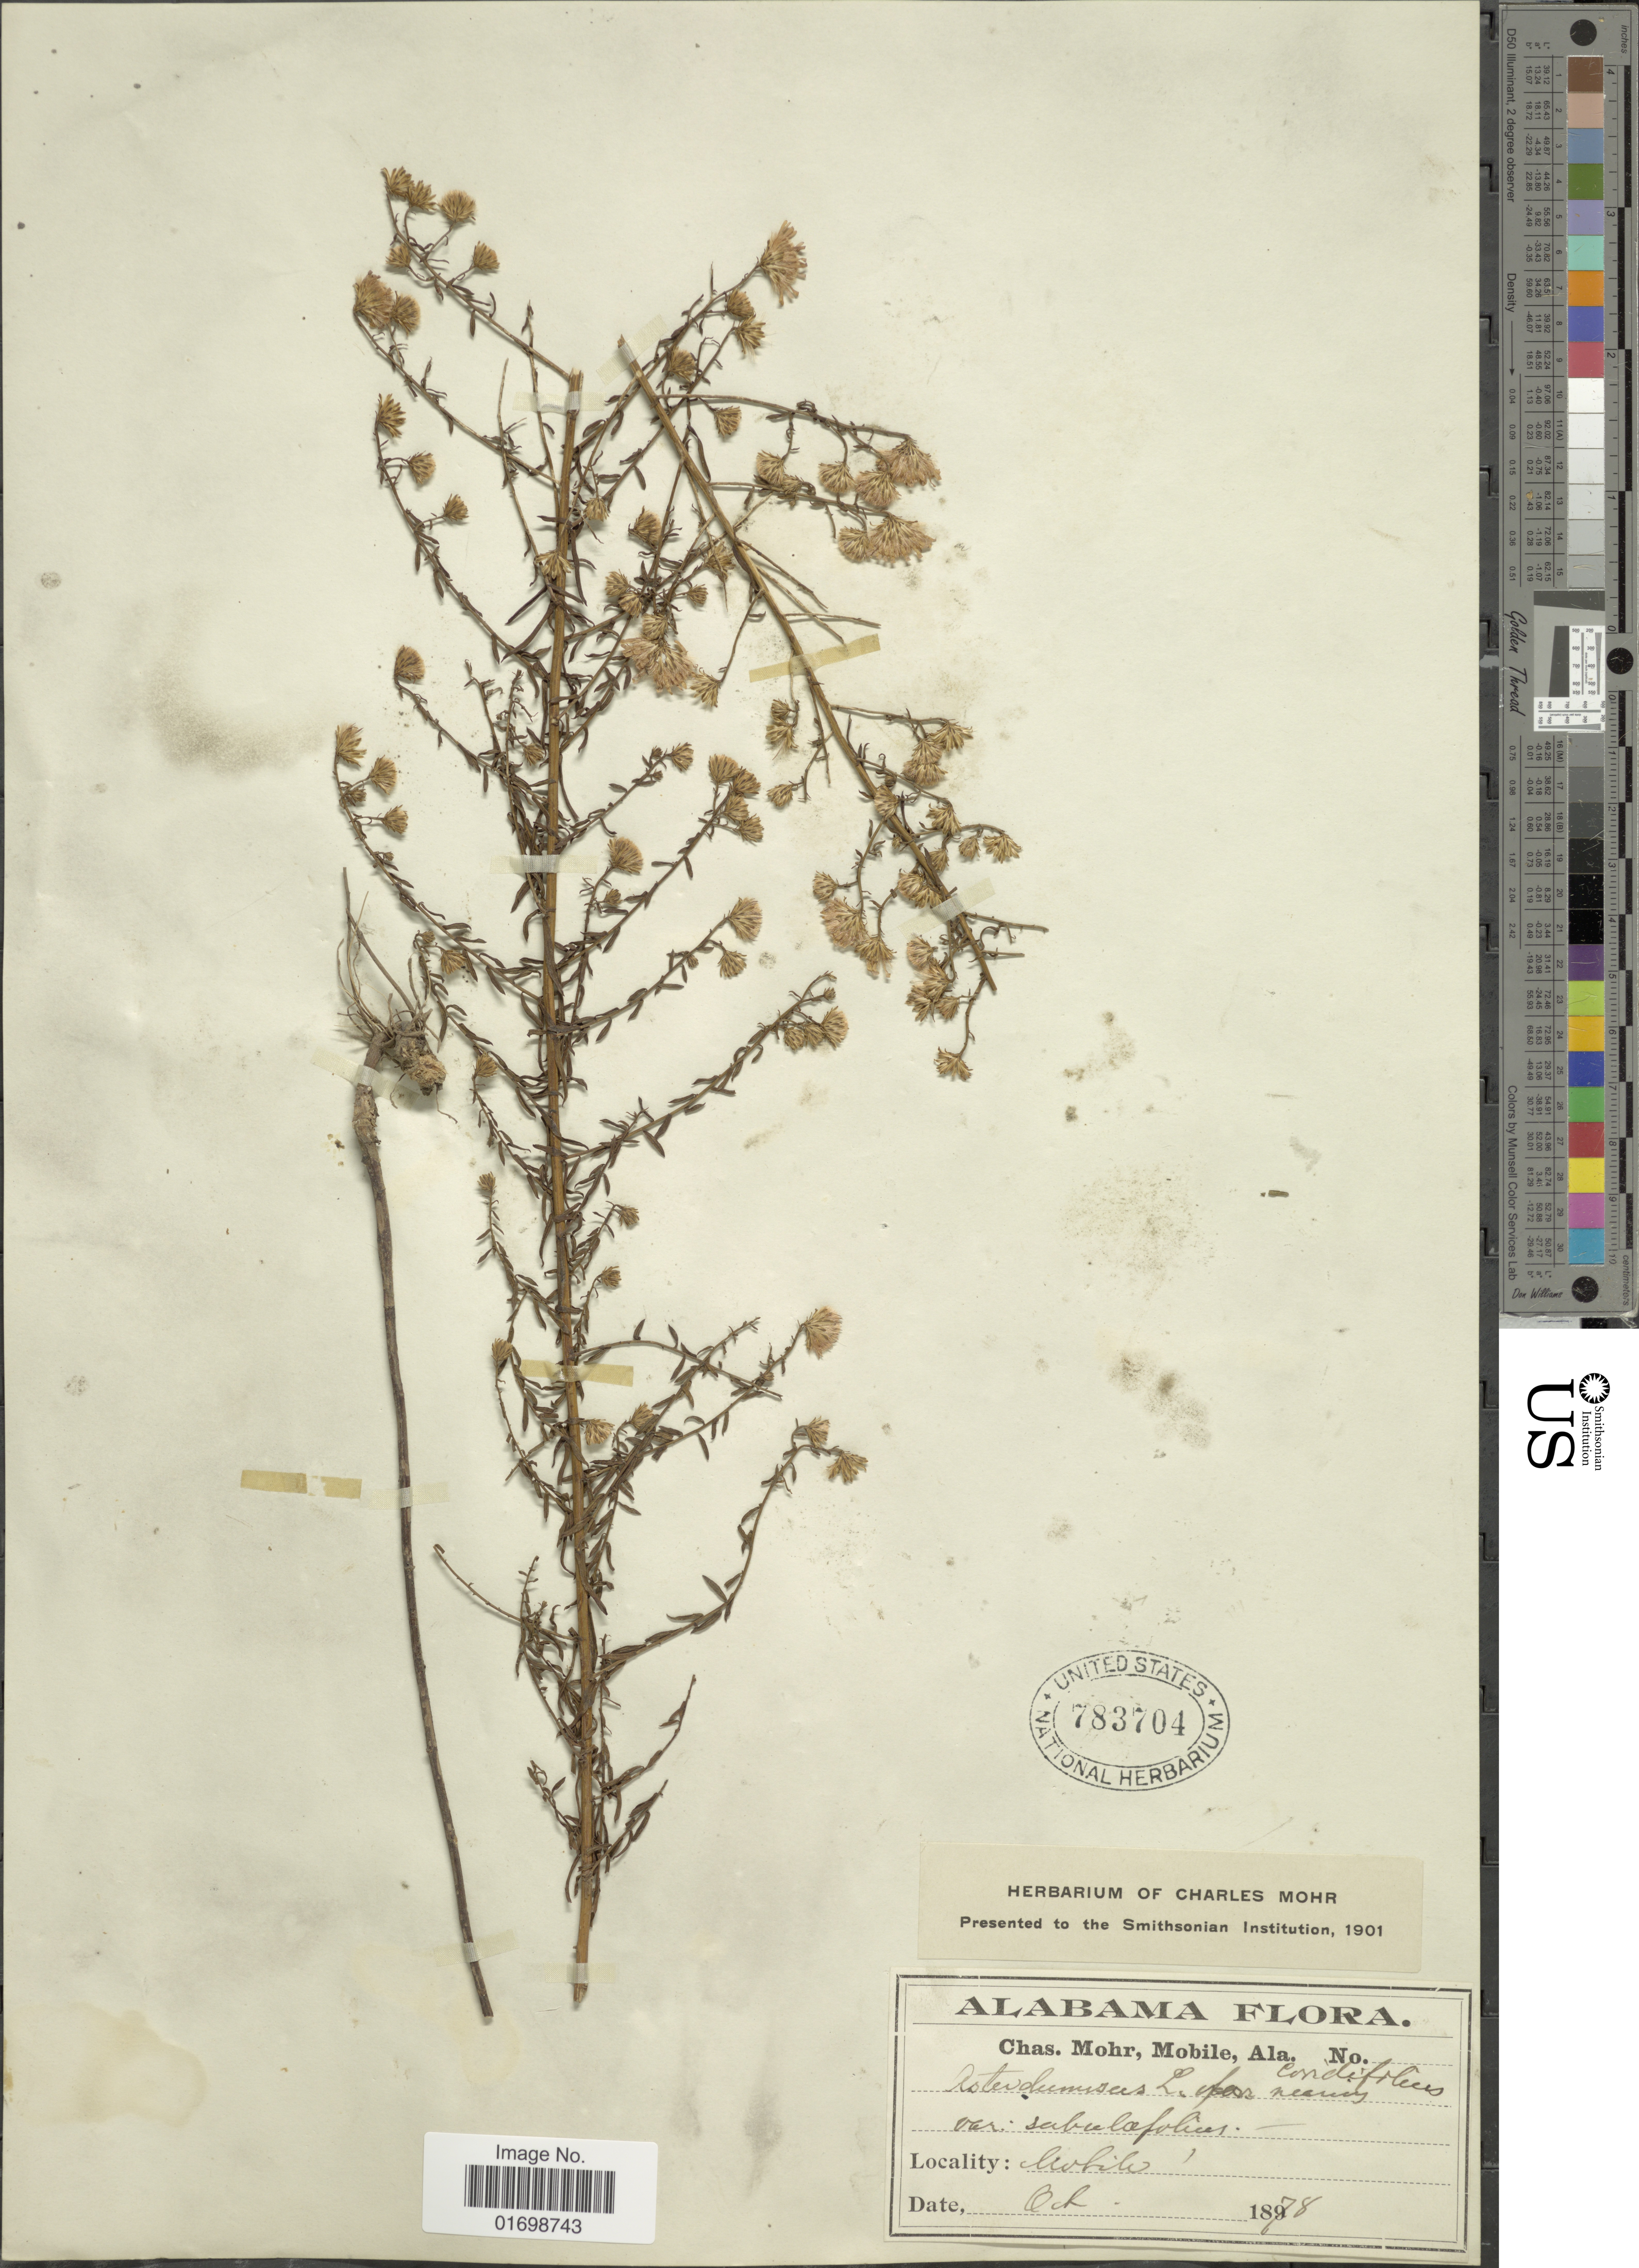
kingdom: Plantae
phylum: Tracheophyta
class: Magnoliopsida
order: Asterales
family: Asteraceae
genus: Symphyotrichum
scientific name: Symphyotrichum dumosum var. subulifolium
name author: (Torr. & A. Gray) G.L. Nesom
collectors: Mohr, C. T. (herbarium)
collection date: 1878-10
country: United States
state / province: Alabama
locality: Mobile.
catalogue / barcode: US 783704